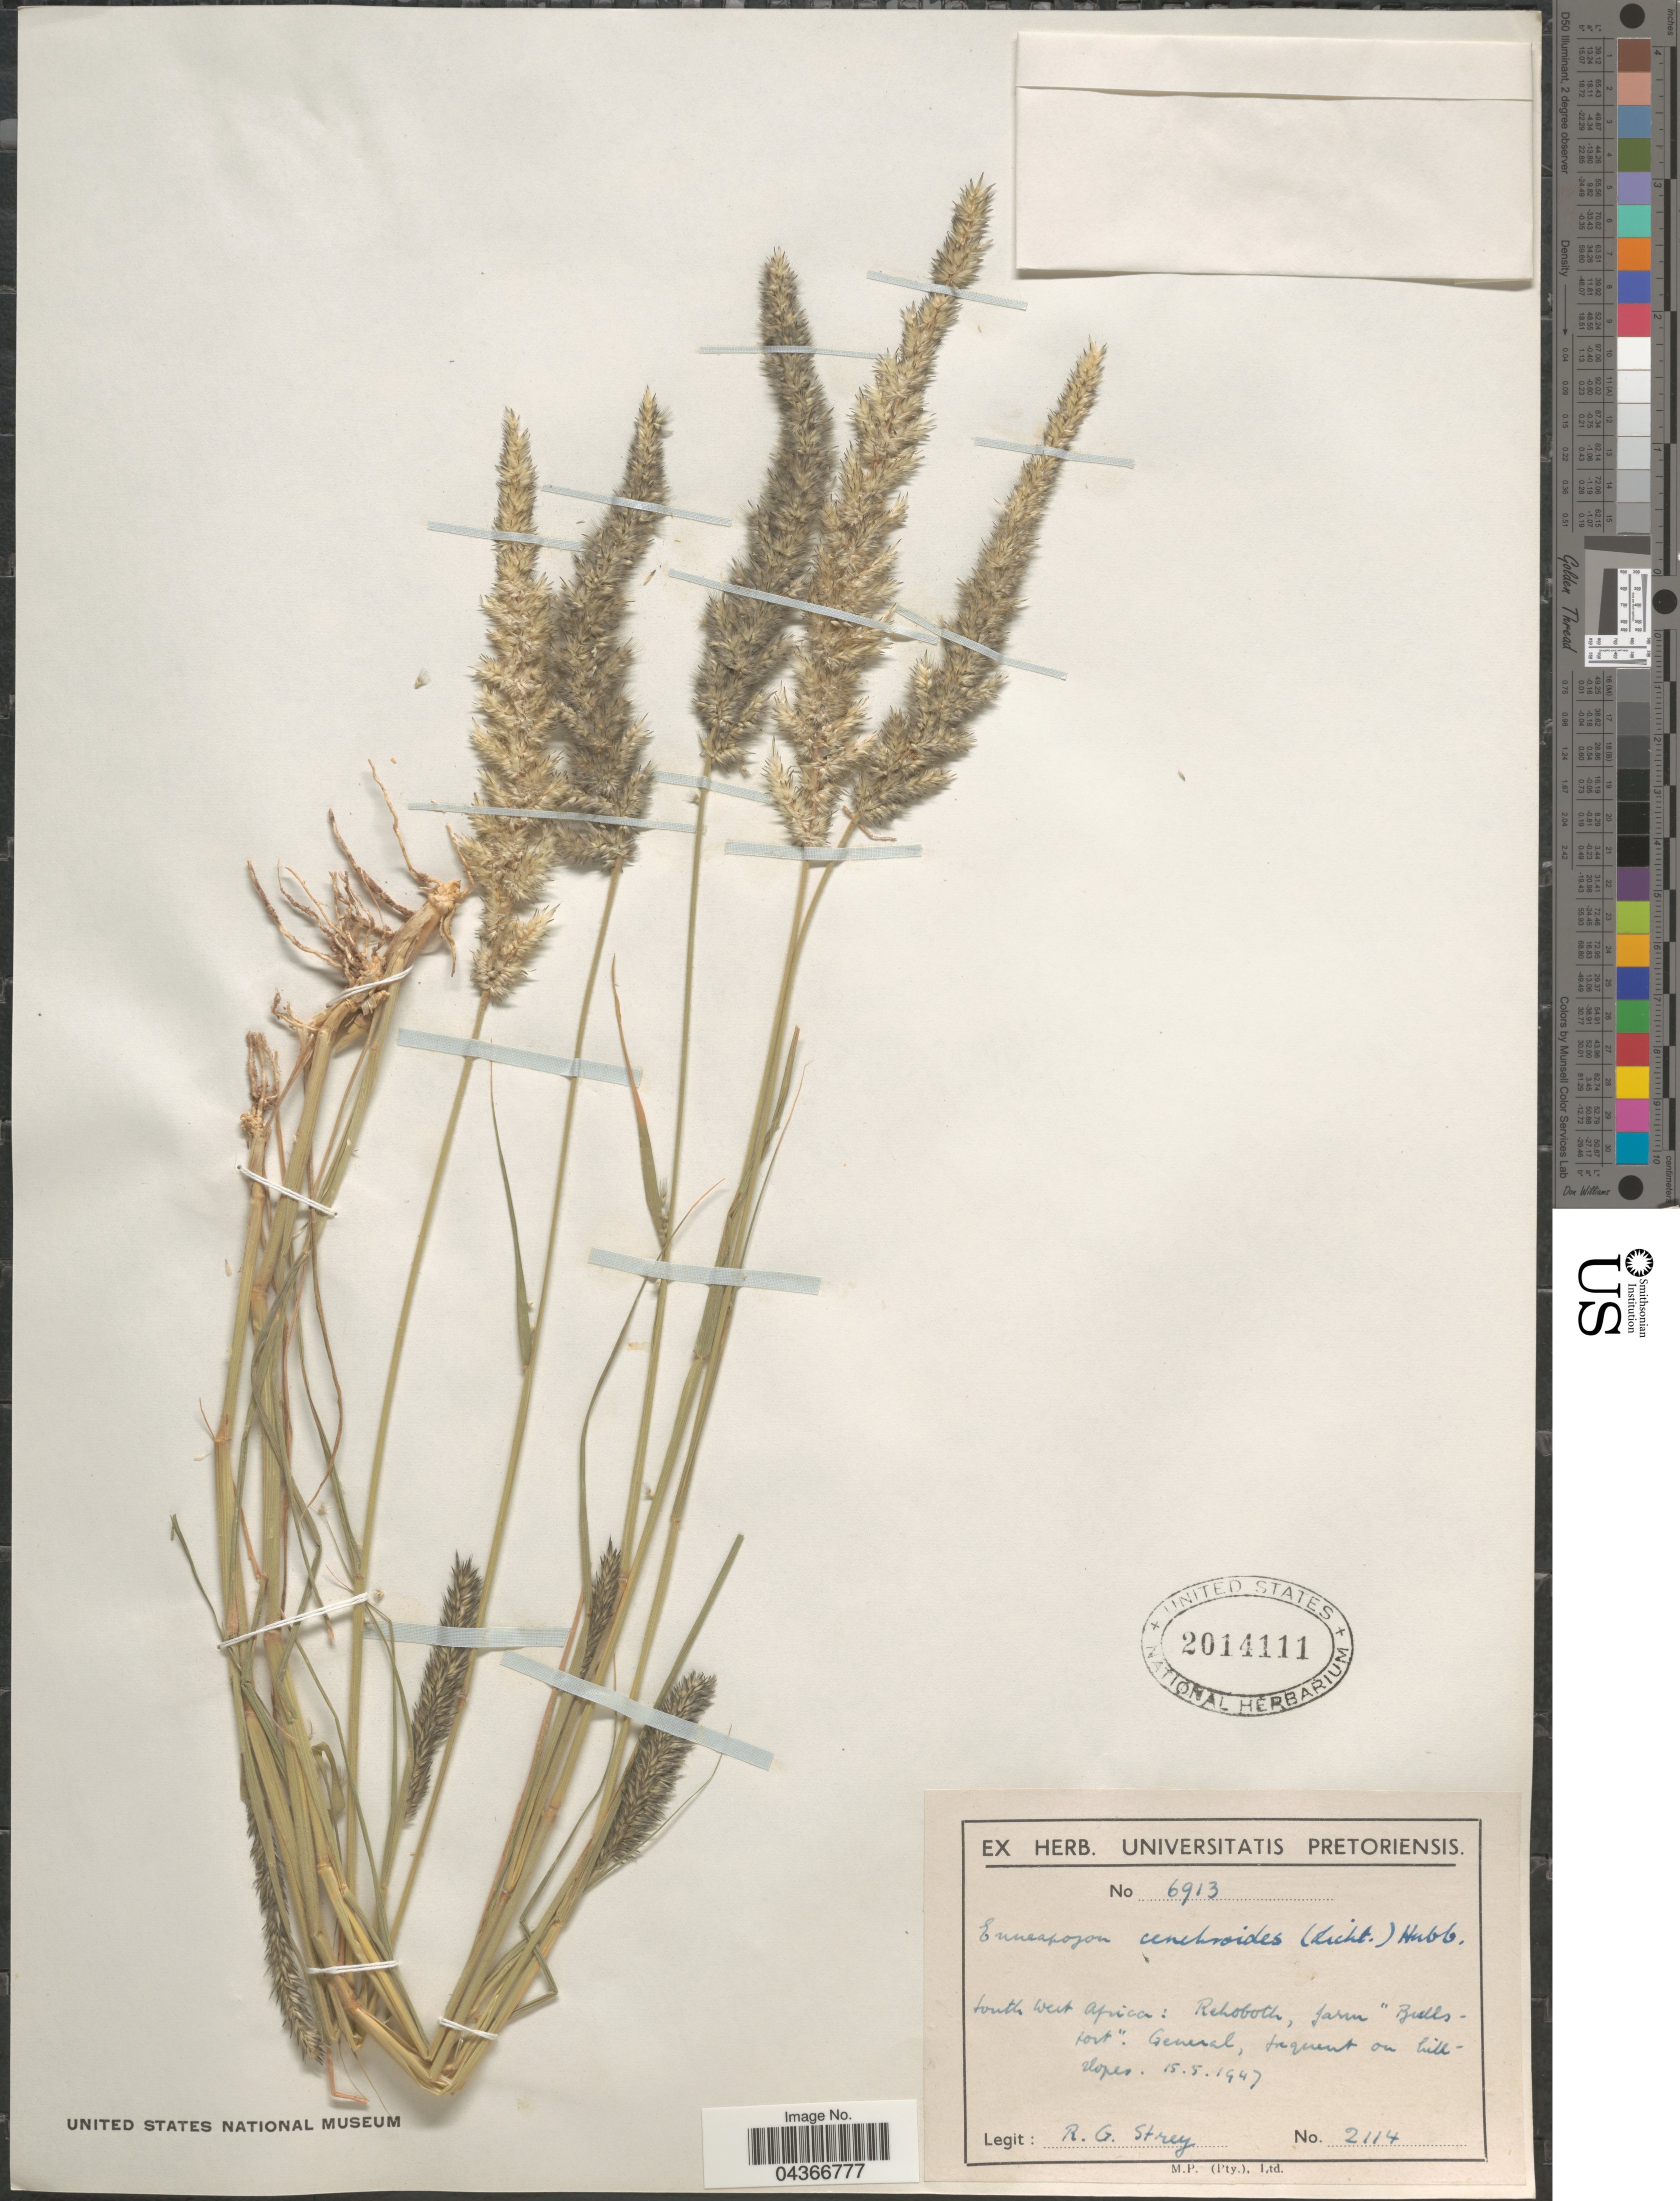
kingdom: Plantae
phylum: Tracheophyta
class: Liliopsida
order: Poales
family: Poaceae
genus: Enneapogon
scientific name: Enneapogon cenchroides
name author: (Licht. ex Roem. & Schult.) C.E. Hubb.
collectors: R. G. Strey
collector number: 2114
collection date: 1947-05-15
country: Namibia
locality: South West Africa: Rehoboth, farm "Bulls - port".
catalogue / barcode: US 2014111